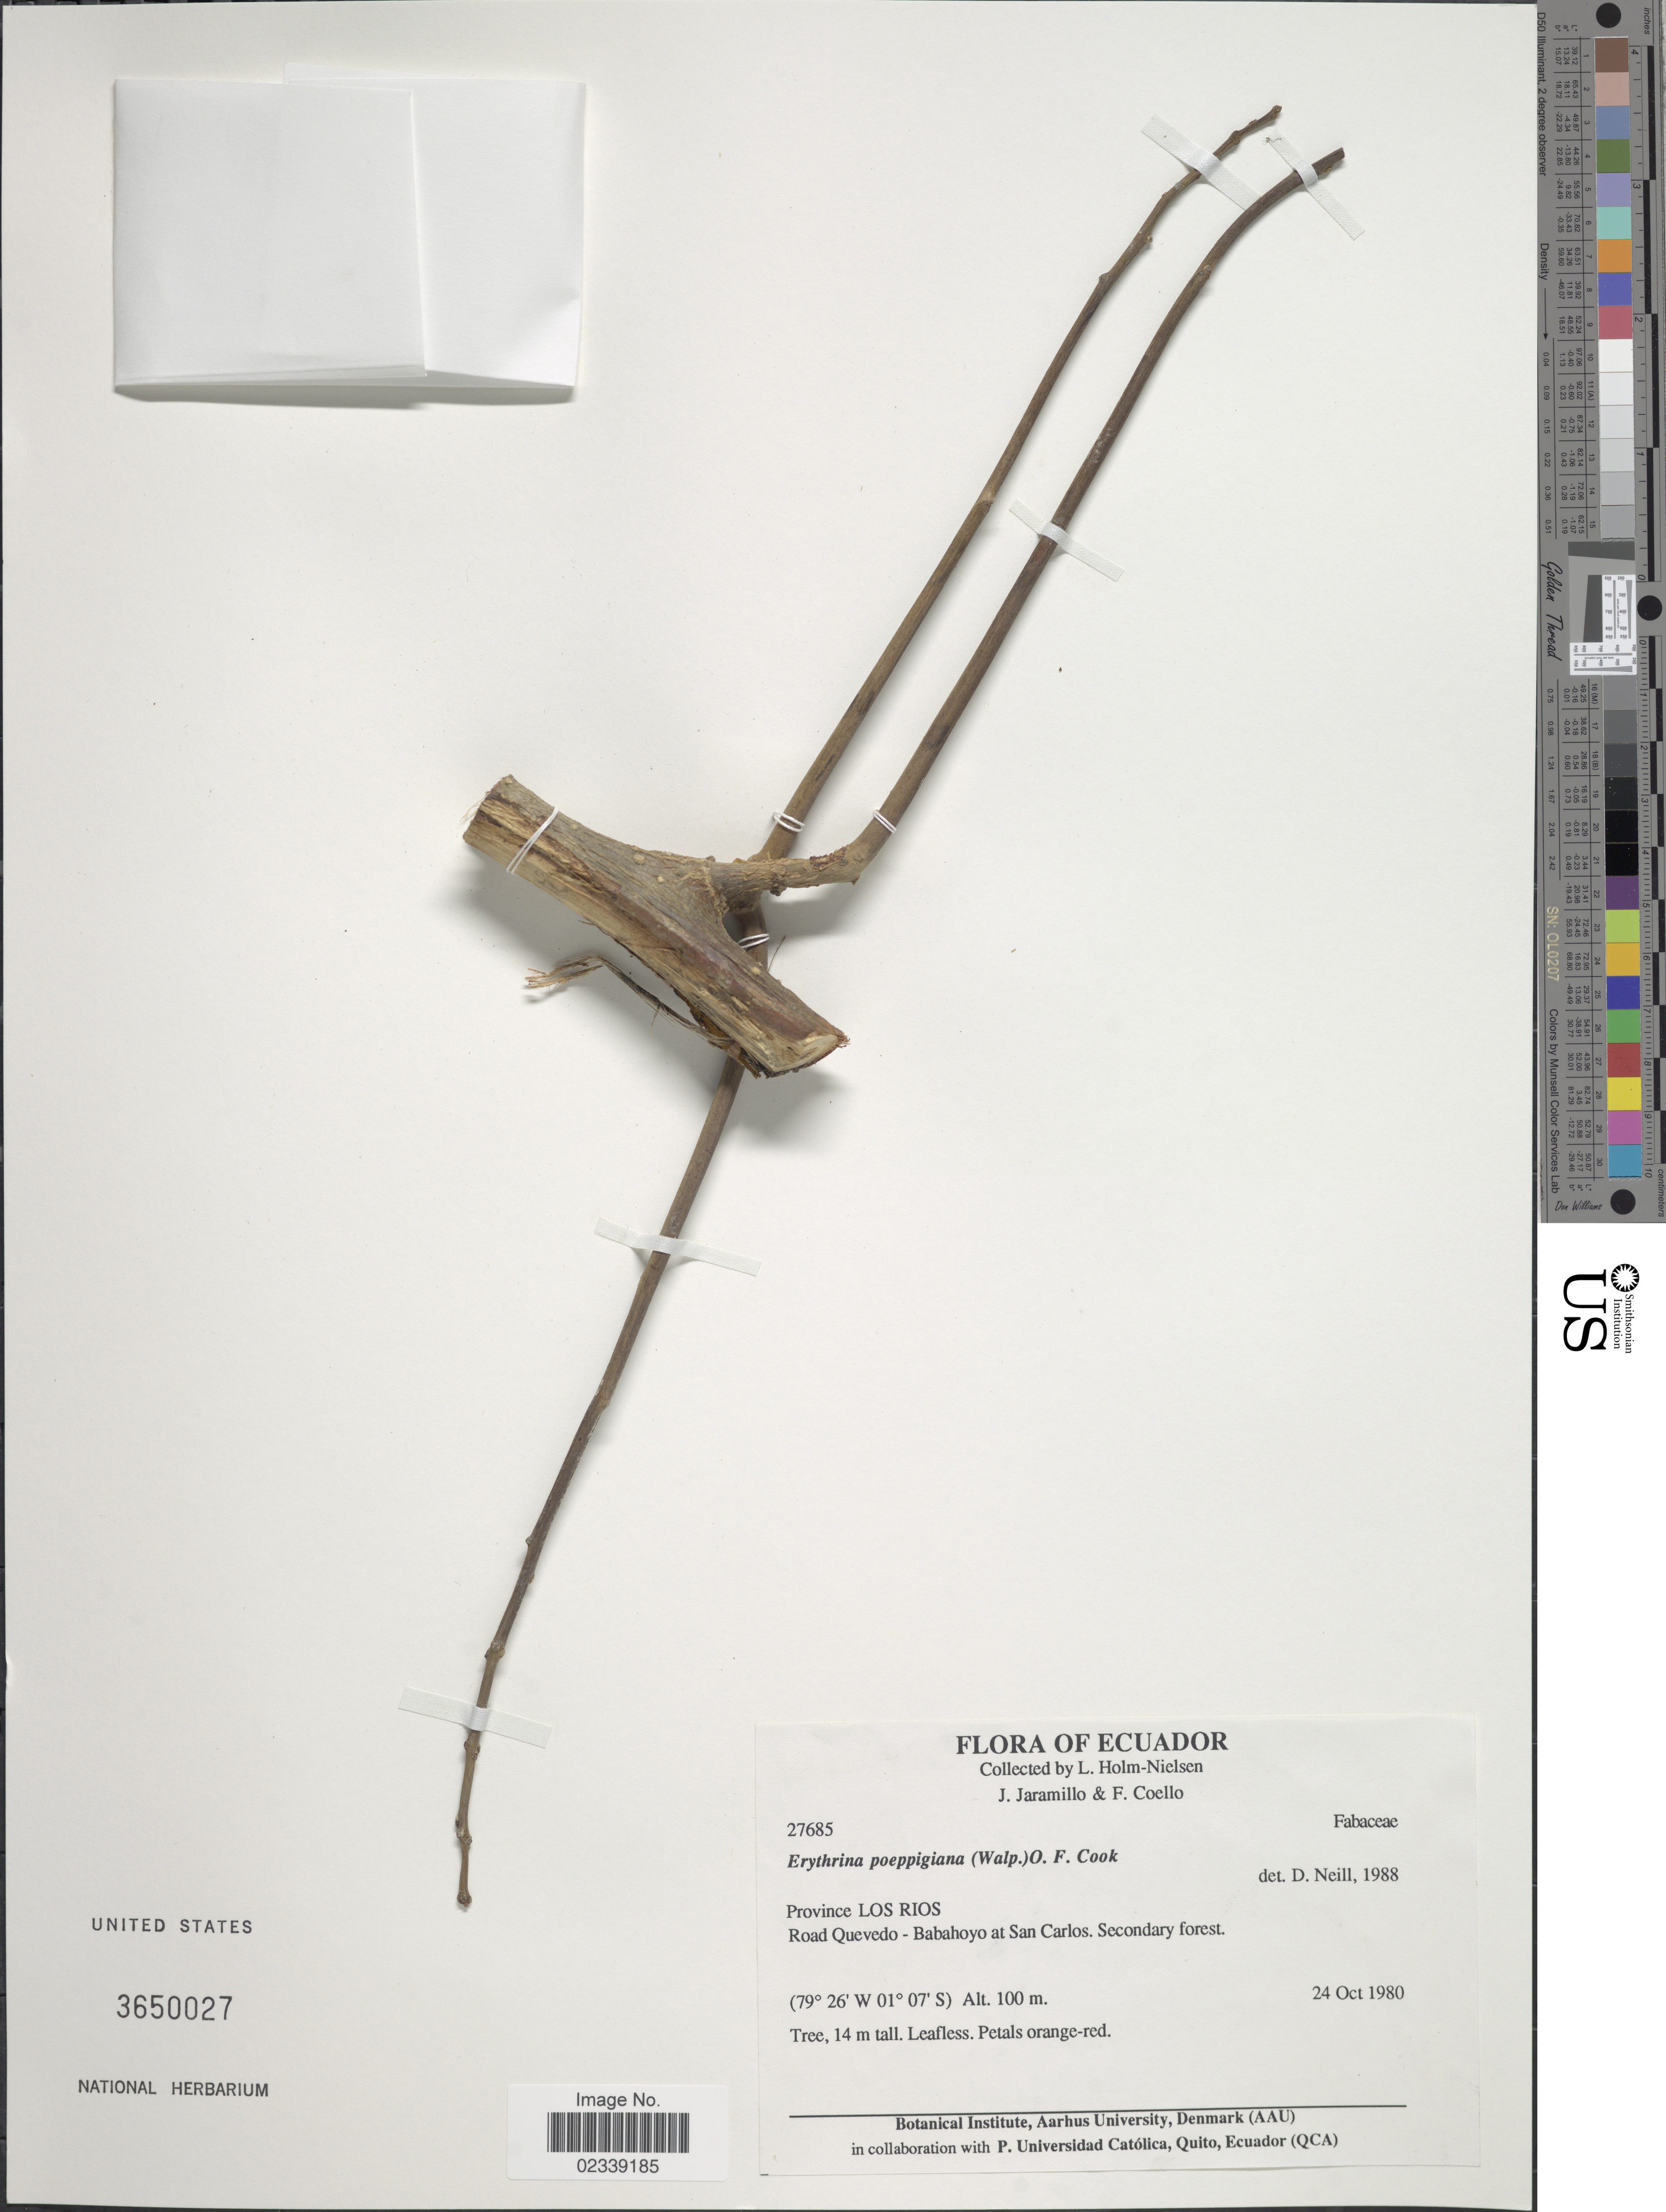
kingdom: Plantae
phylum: Tracheophyta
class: Magnoliopsida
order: Fabales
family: Fabaceae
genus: Erythrina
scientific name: Erythrina poeppigiana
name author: (Walp.) O.F. Cook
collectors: L. Holm-Nielsen, J. Jaramillo & F. Coello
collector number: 27685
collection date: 1980-10-24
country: Ecuador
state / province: Los Ríos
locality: Road Quevedo-Babahoyo at San Carlos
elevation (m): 100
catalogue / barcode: US 3650027